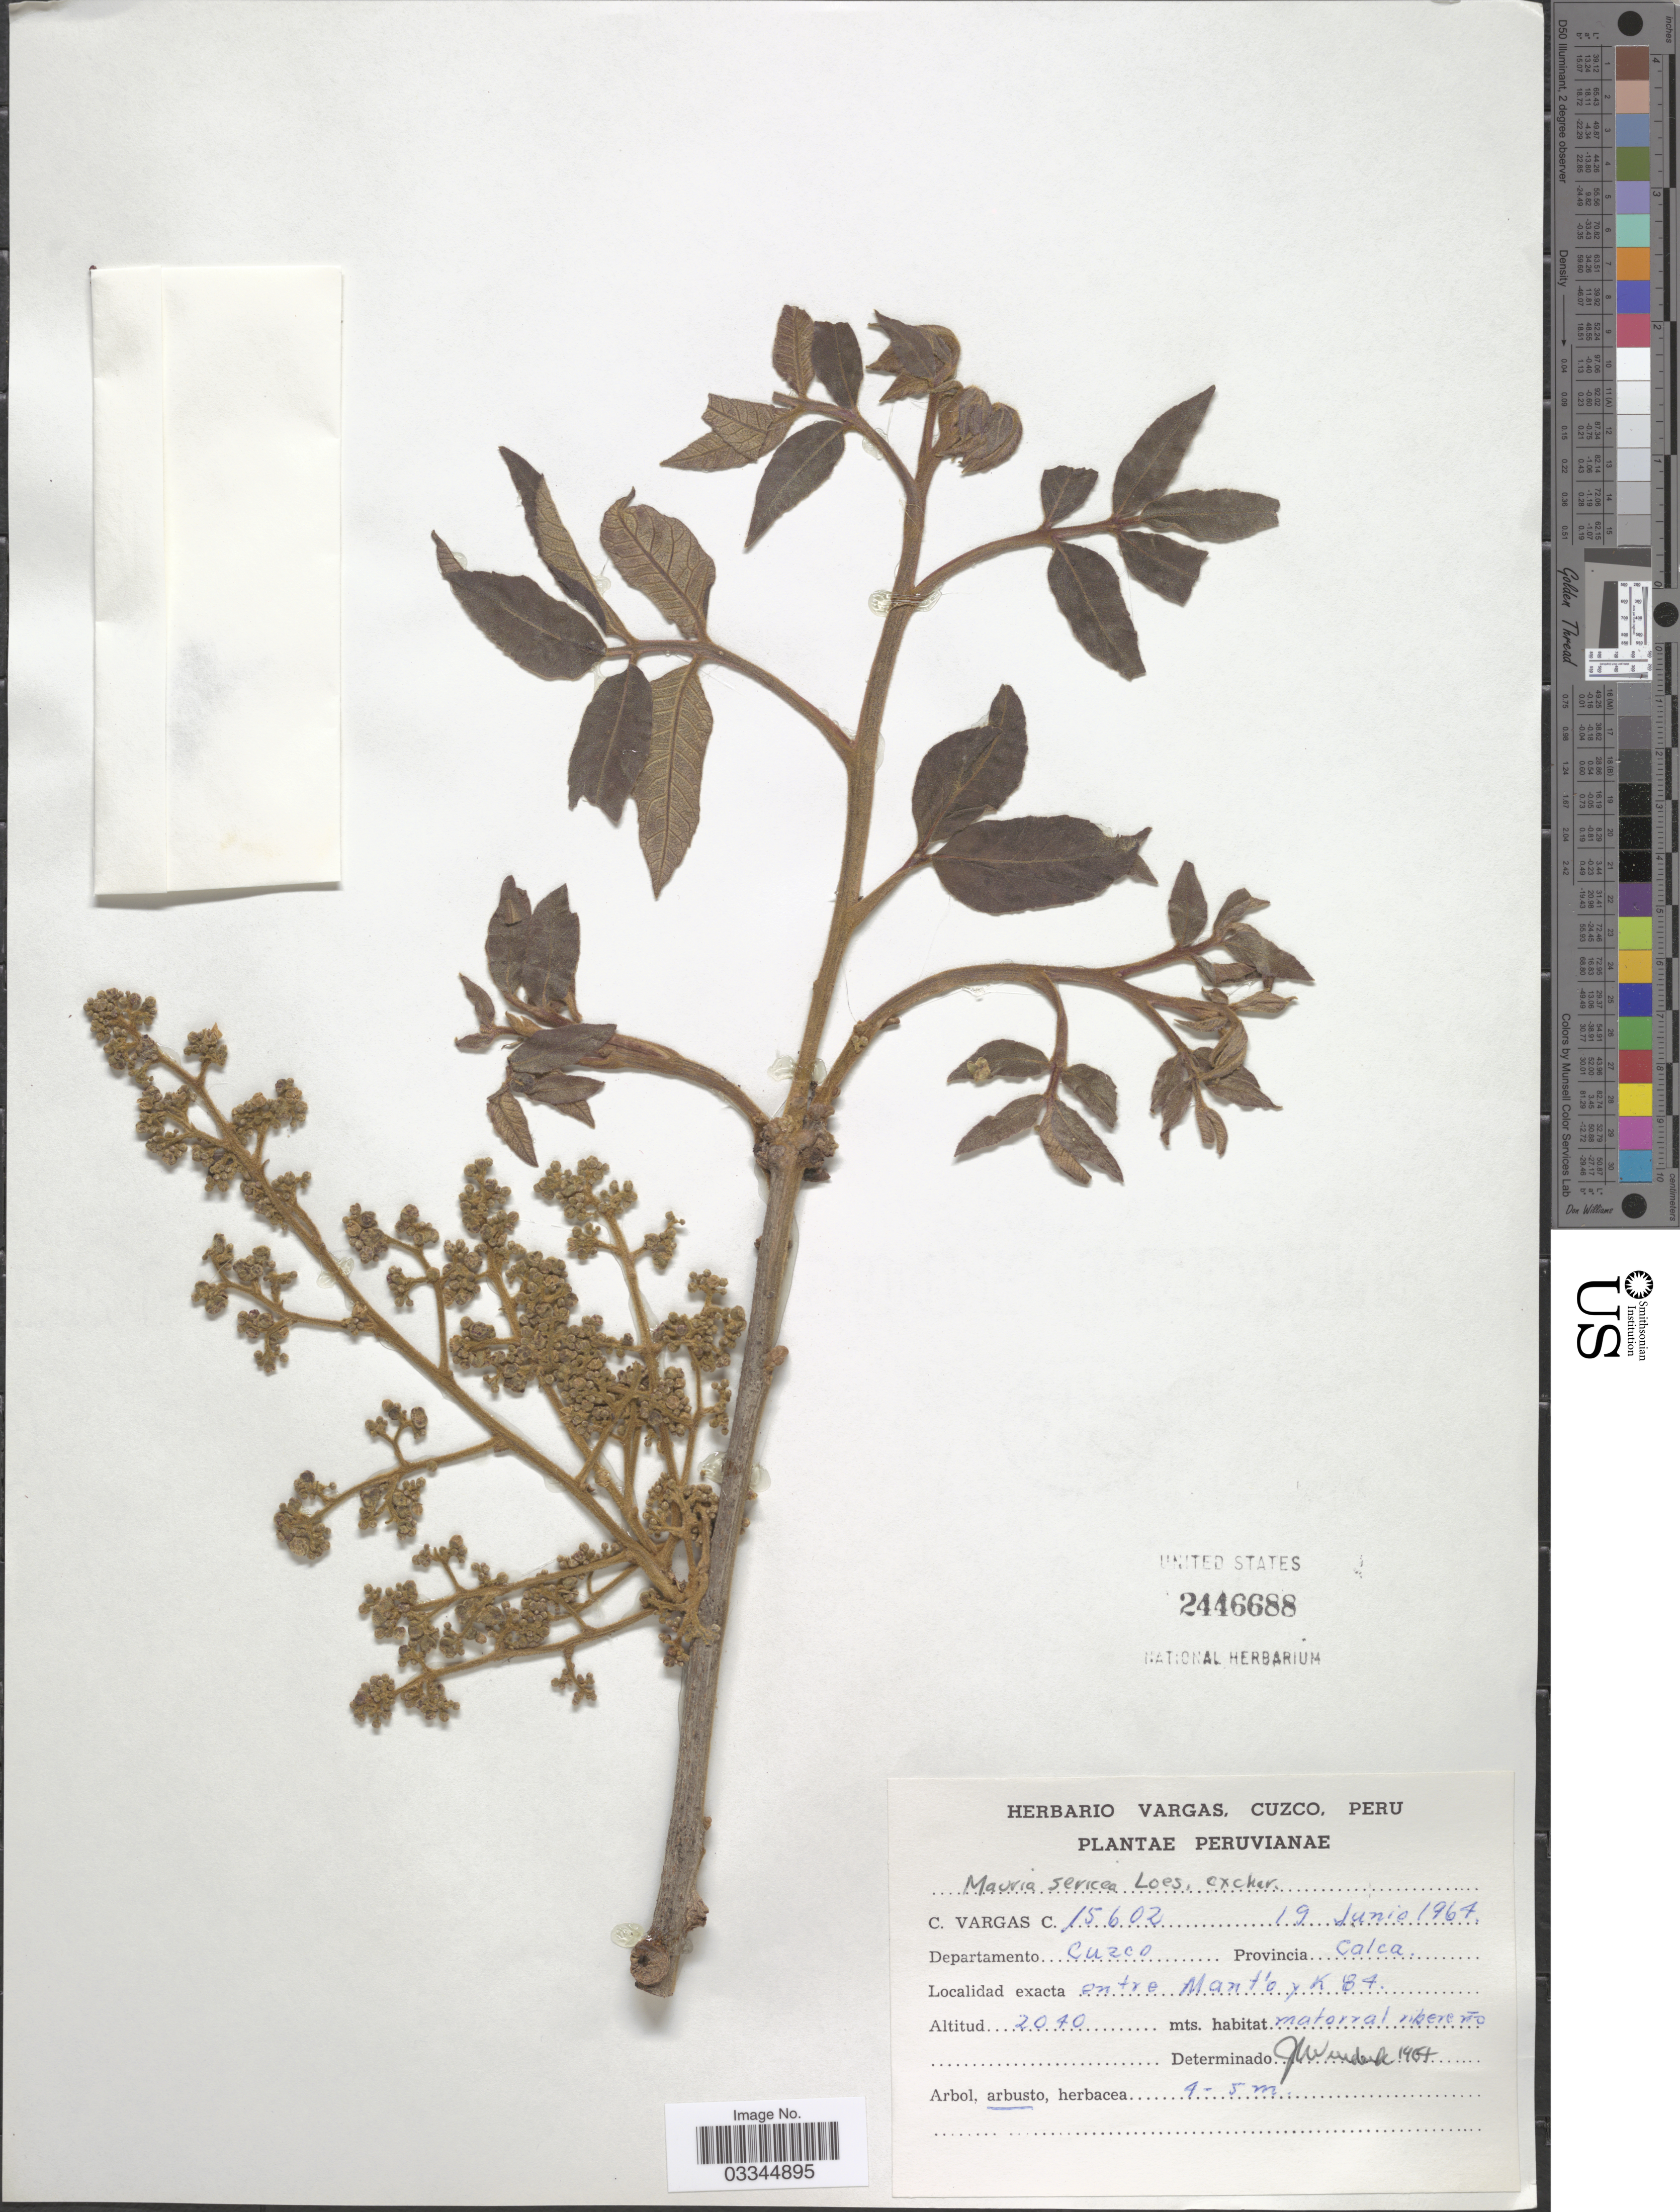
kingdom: Plantae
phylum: Tracheophyta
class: Magnoliopsida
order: Sapindales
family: Anacardiaceae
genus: Mauria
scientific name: Mauria sericea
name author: Loes.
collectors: C. Vargas Calderón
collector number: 15602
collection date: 1964-06-19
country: Peru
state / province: Cusco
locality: Departamento Cuzco. Provincia Calca. Entre Mant'o y K 84.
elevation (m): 2040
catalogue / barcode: US 2446688